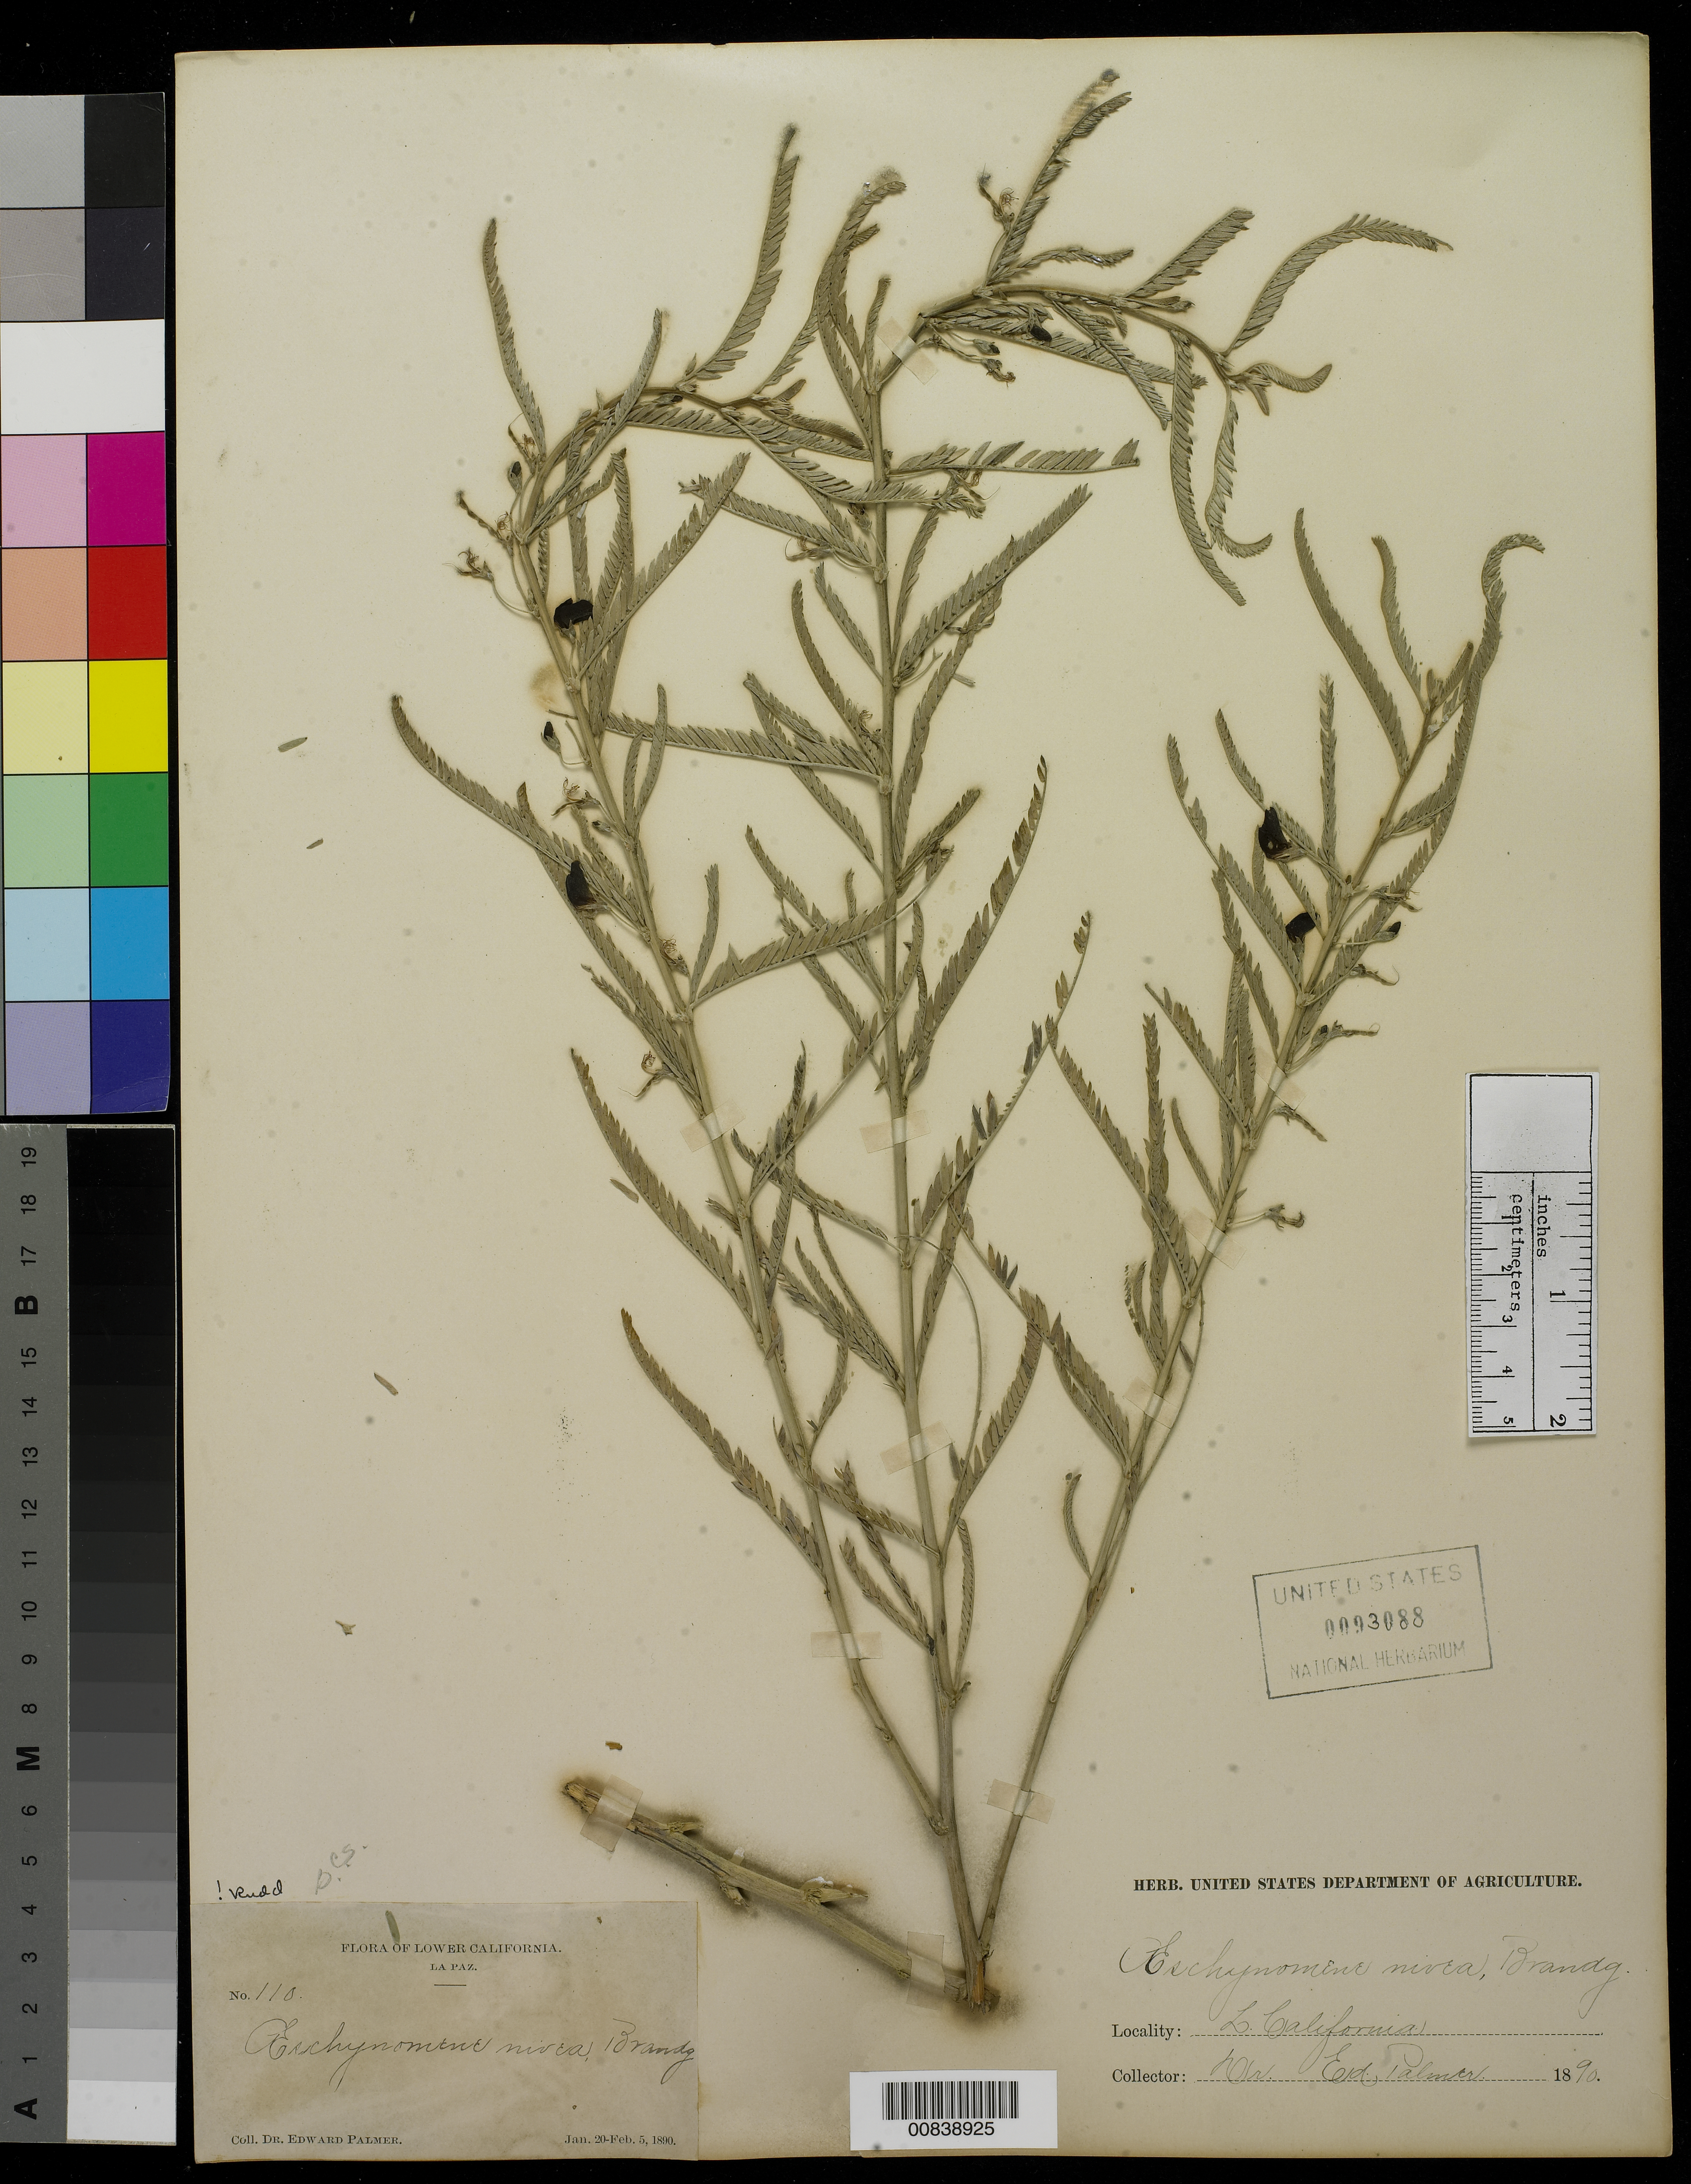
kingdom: Plantae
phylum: Tracheophyta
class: Magnoliopsida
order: Fabales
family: Fabaceae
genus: Aeschynomene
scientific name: Aeschynomene nivea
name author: Brandegee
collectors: E. Palmer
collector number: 110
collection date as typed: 20 Jan 1890 to 05 Feb 1890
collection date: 1890-01-20/1890-02-05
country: Mexico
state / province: Baja California Sur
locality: La Paz, Baja California Sur.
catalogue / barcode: US 93088